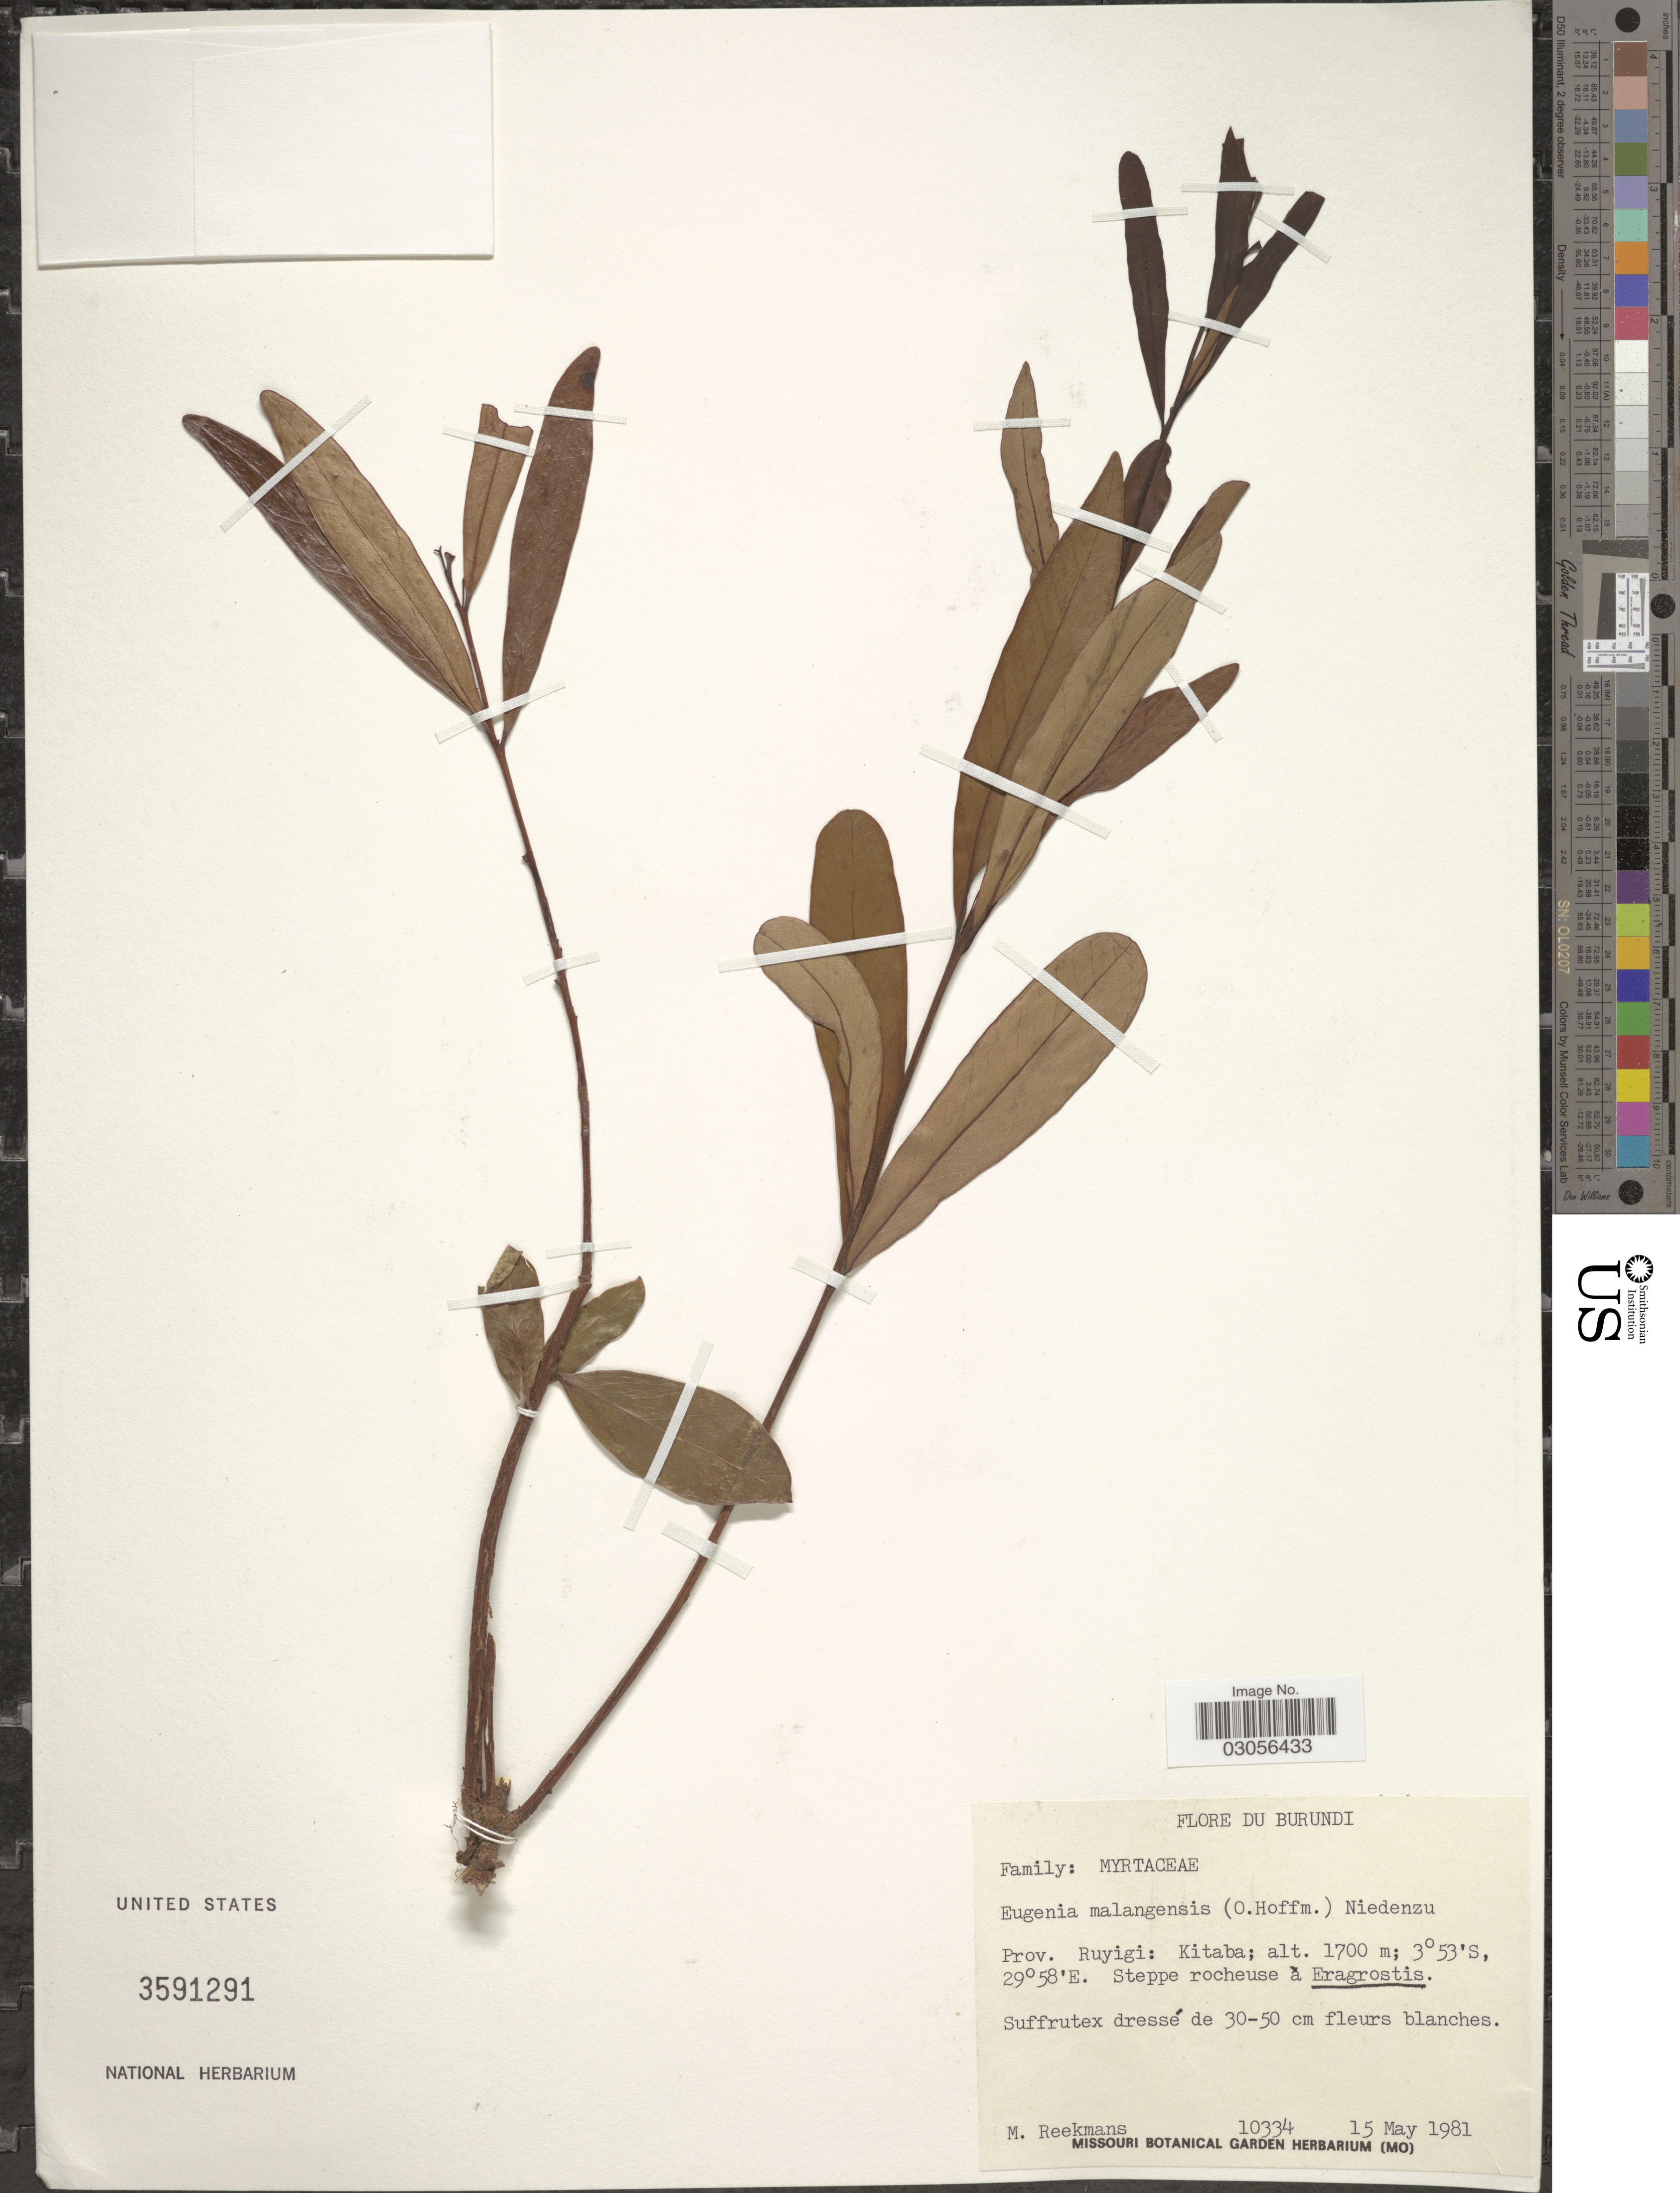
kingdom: Plantae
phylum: Tracheophyta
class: Magnoliopsida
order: Myrtales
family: Myrtaceae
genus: Eugenia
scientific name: Eugenia malangensis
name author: Urb. & Ekman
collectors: M. Reekmans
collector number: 10334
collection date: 1981-05-15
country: Burundi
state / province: Ruyigi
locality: Prov. Ruyigi: Kitaba.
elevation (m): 1700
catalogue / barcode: US 3591291